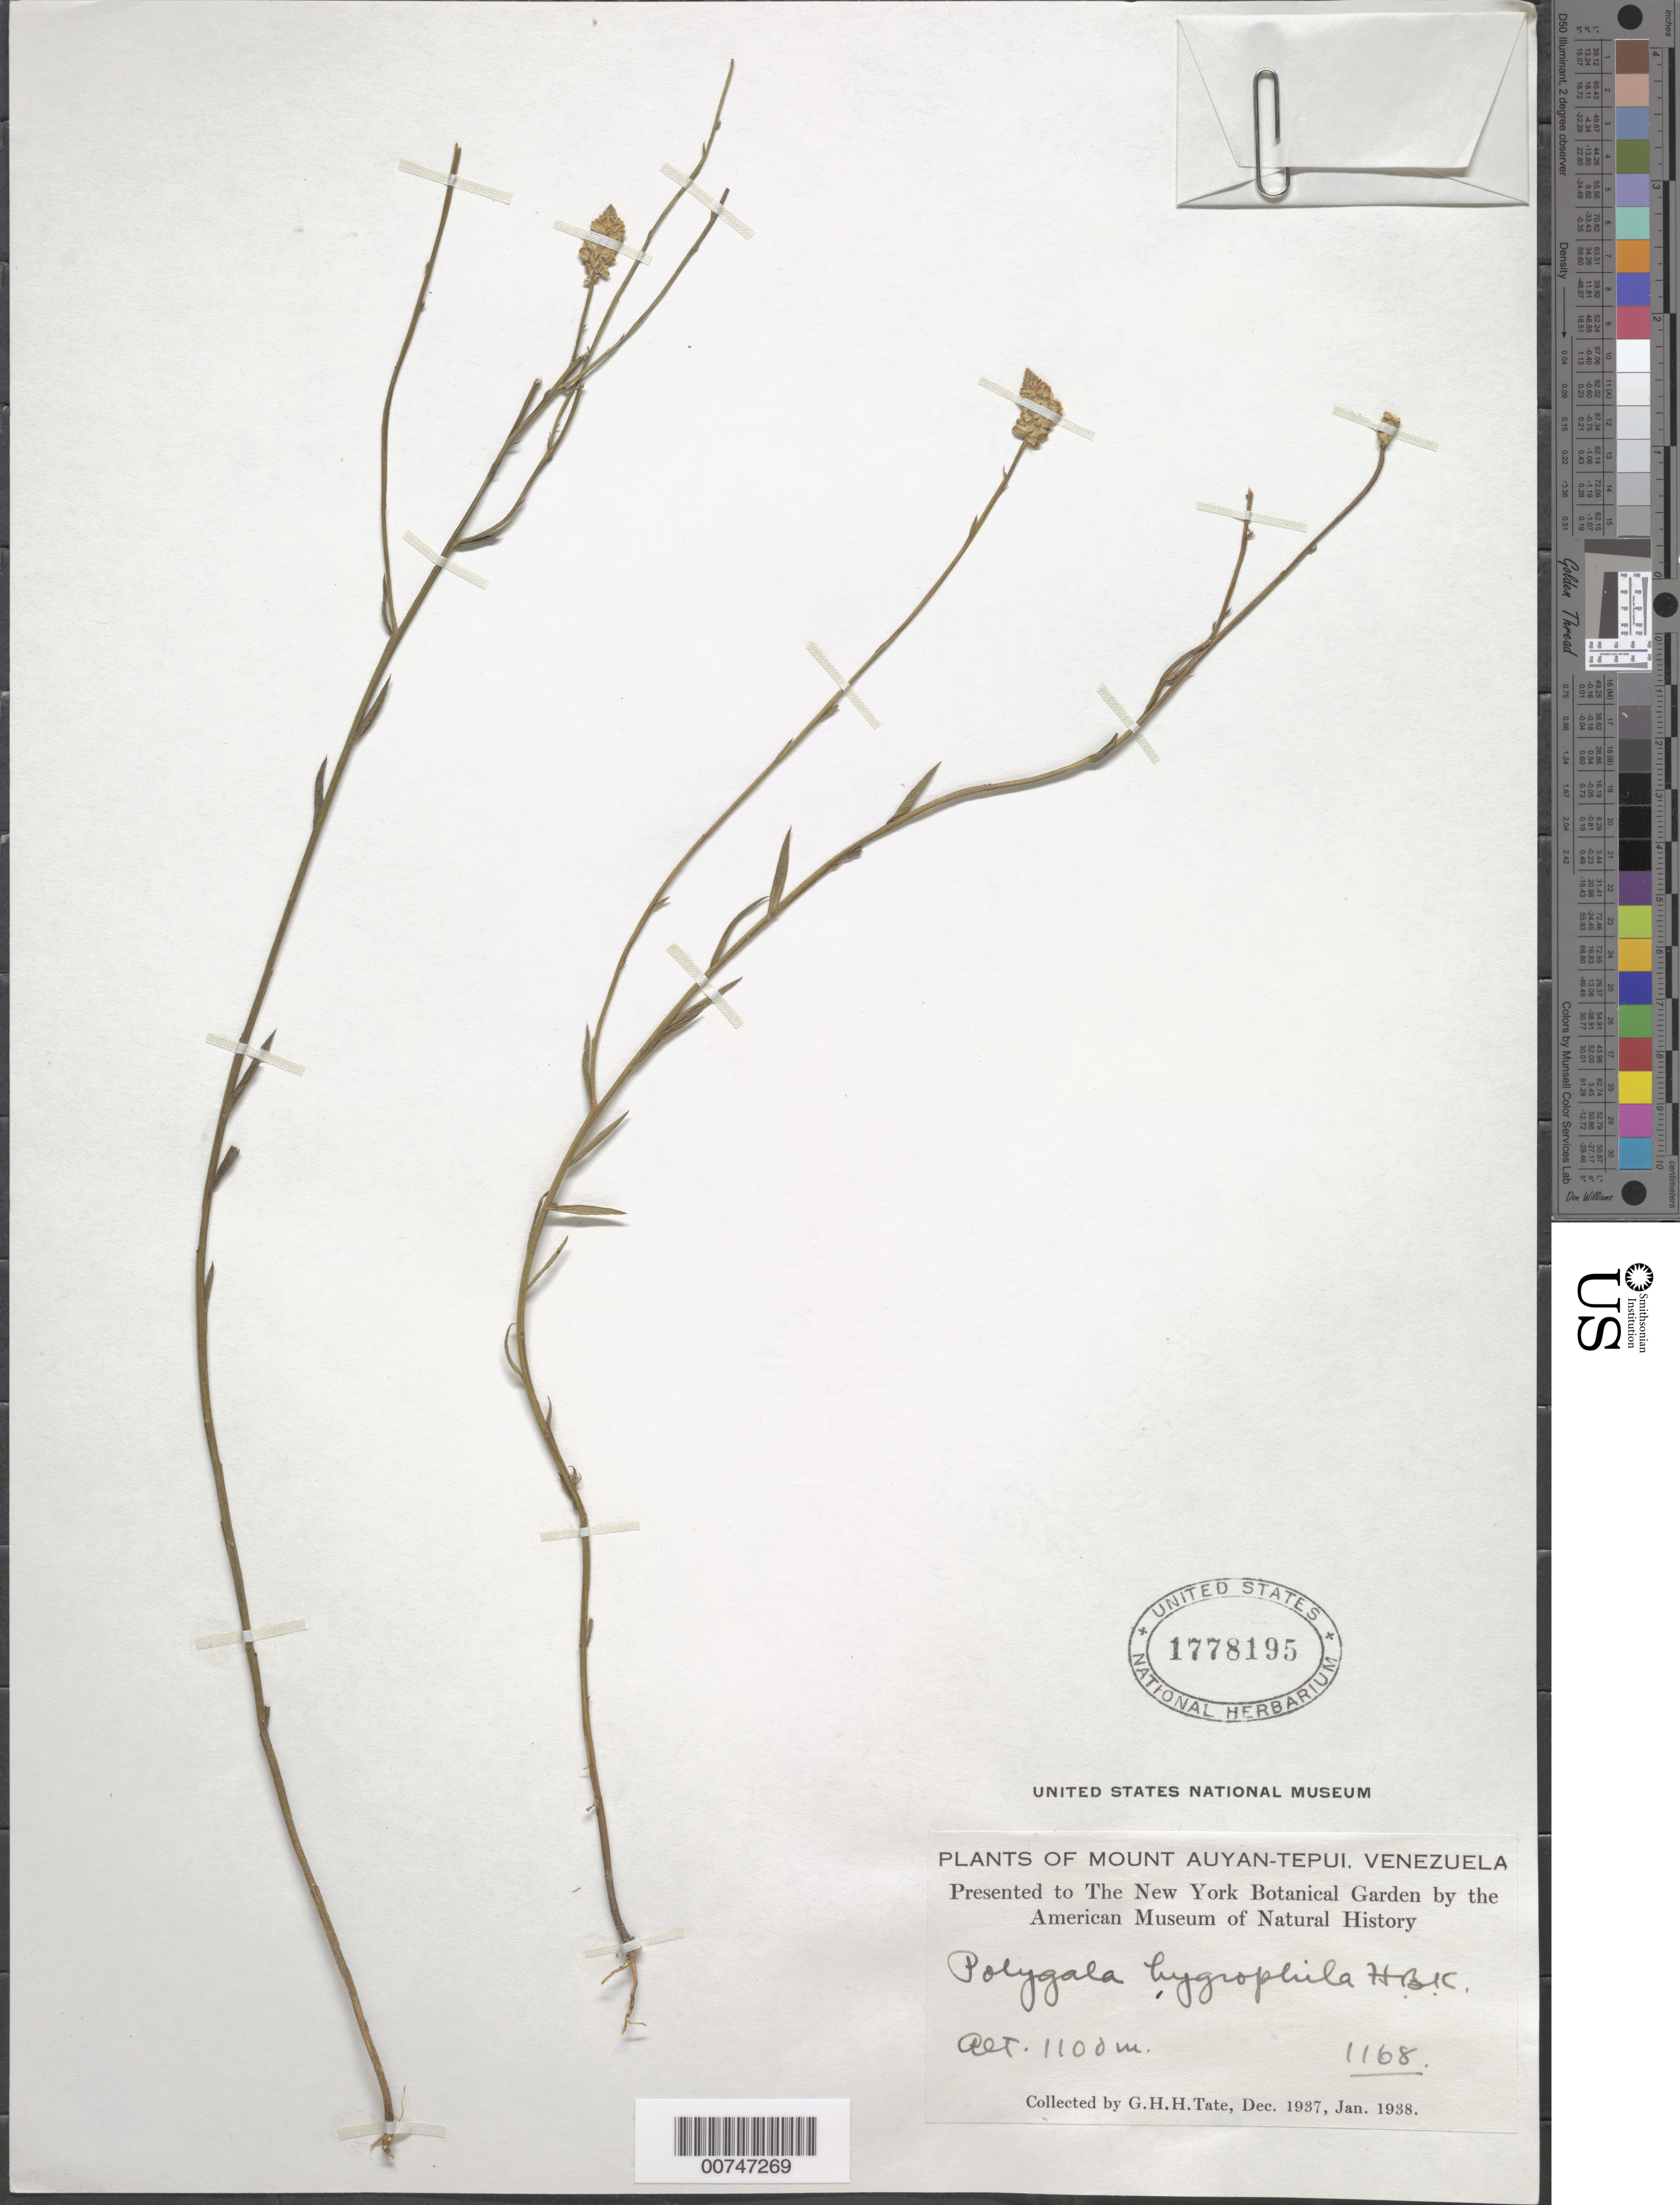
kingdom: Plantae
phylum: Tracheophyta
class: Magnoliopsida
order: Fabales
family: Polygalaceae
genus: Polygala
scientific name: Polygala hygrophila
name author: Kunth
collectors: G. H. H.Tate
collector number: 1168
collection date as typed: Dec-37 to Jan-38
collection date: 1937-12/1938-01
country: Venezuela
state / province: Bolívar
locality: Mt. Auyan-tepuí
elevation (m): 1100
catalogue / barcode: US 1778195